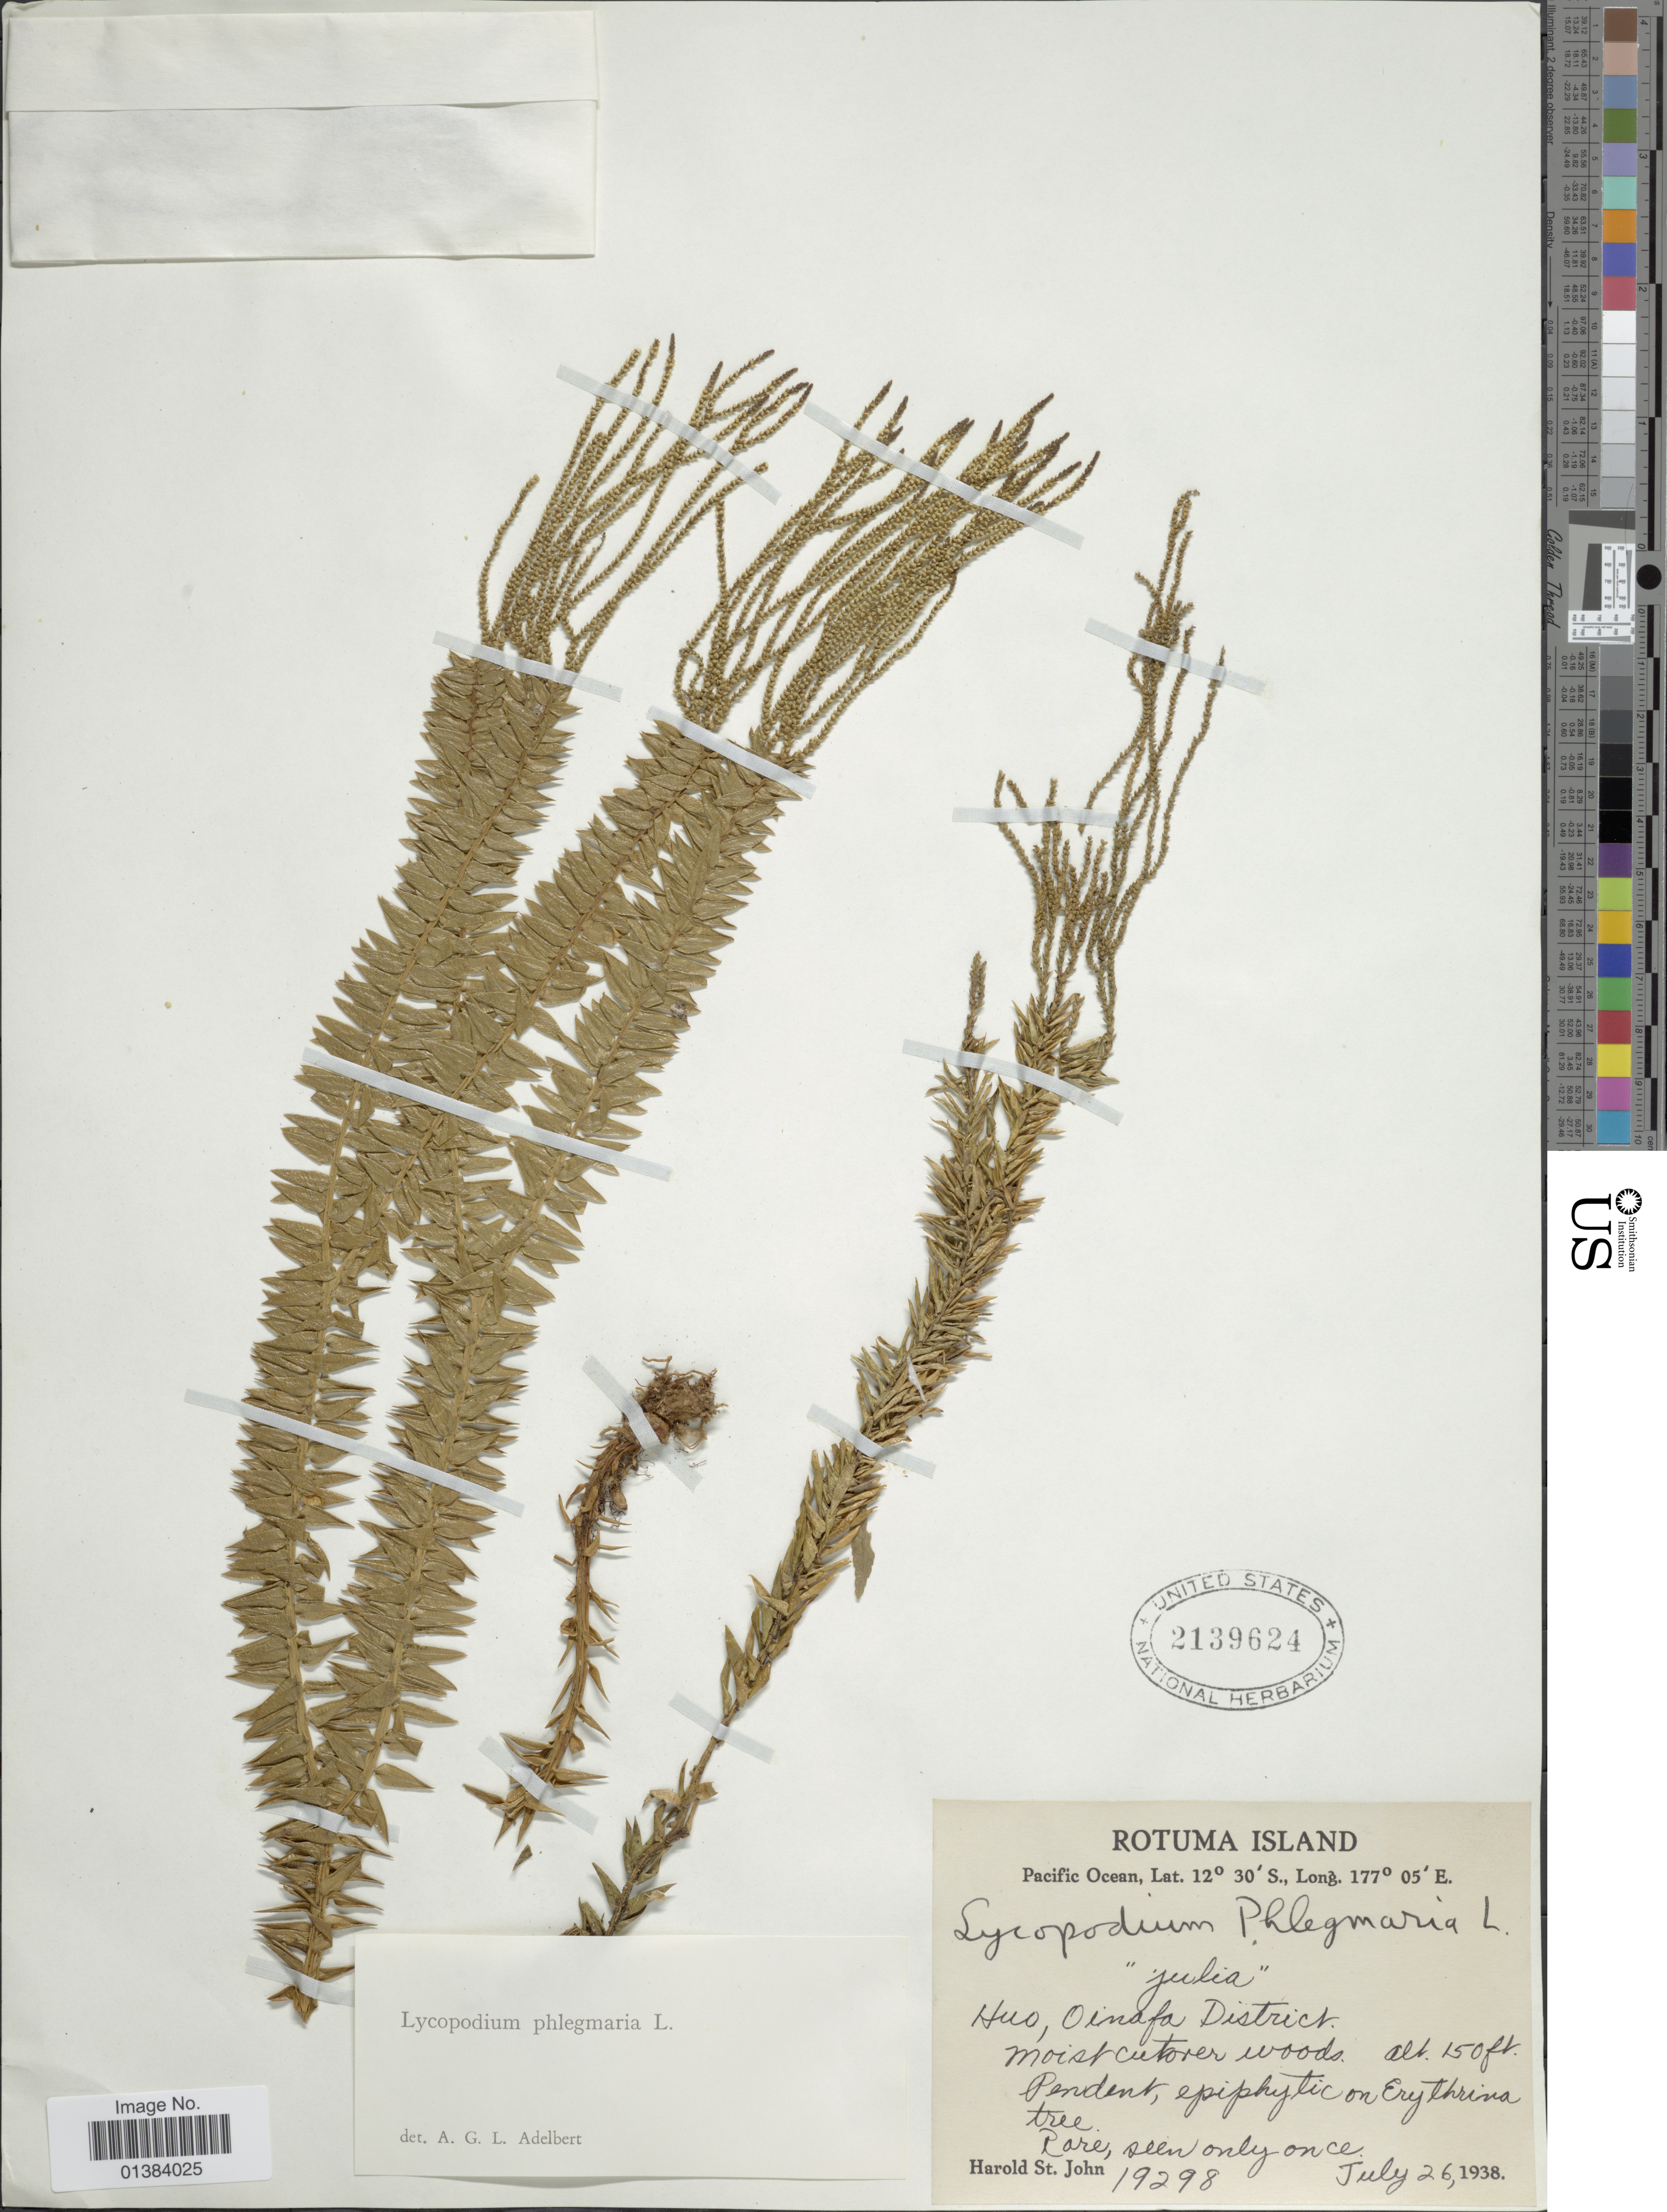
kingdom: Plantae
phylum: Tracheophyta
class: Lycopodiopsida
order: Lycopodiales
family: Lycopodiaceae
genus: Phlegmariurus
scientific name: Phlegmariurus phlegmaria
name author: (L.) Holub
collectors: H. St. John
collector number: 19298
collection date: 1938-07-26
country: Fiji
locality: Rotuma Island. Pacific Ocean. Huo, Oinafa District.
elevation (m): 46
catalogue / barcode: US 2139624